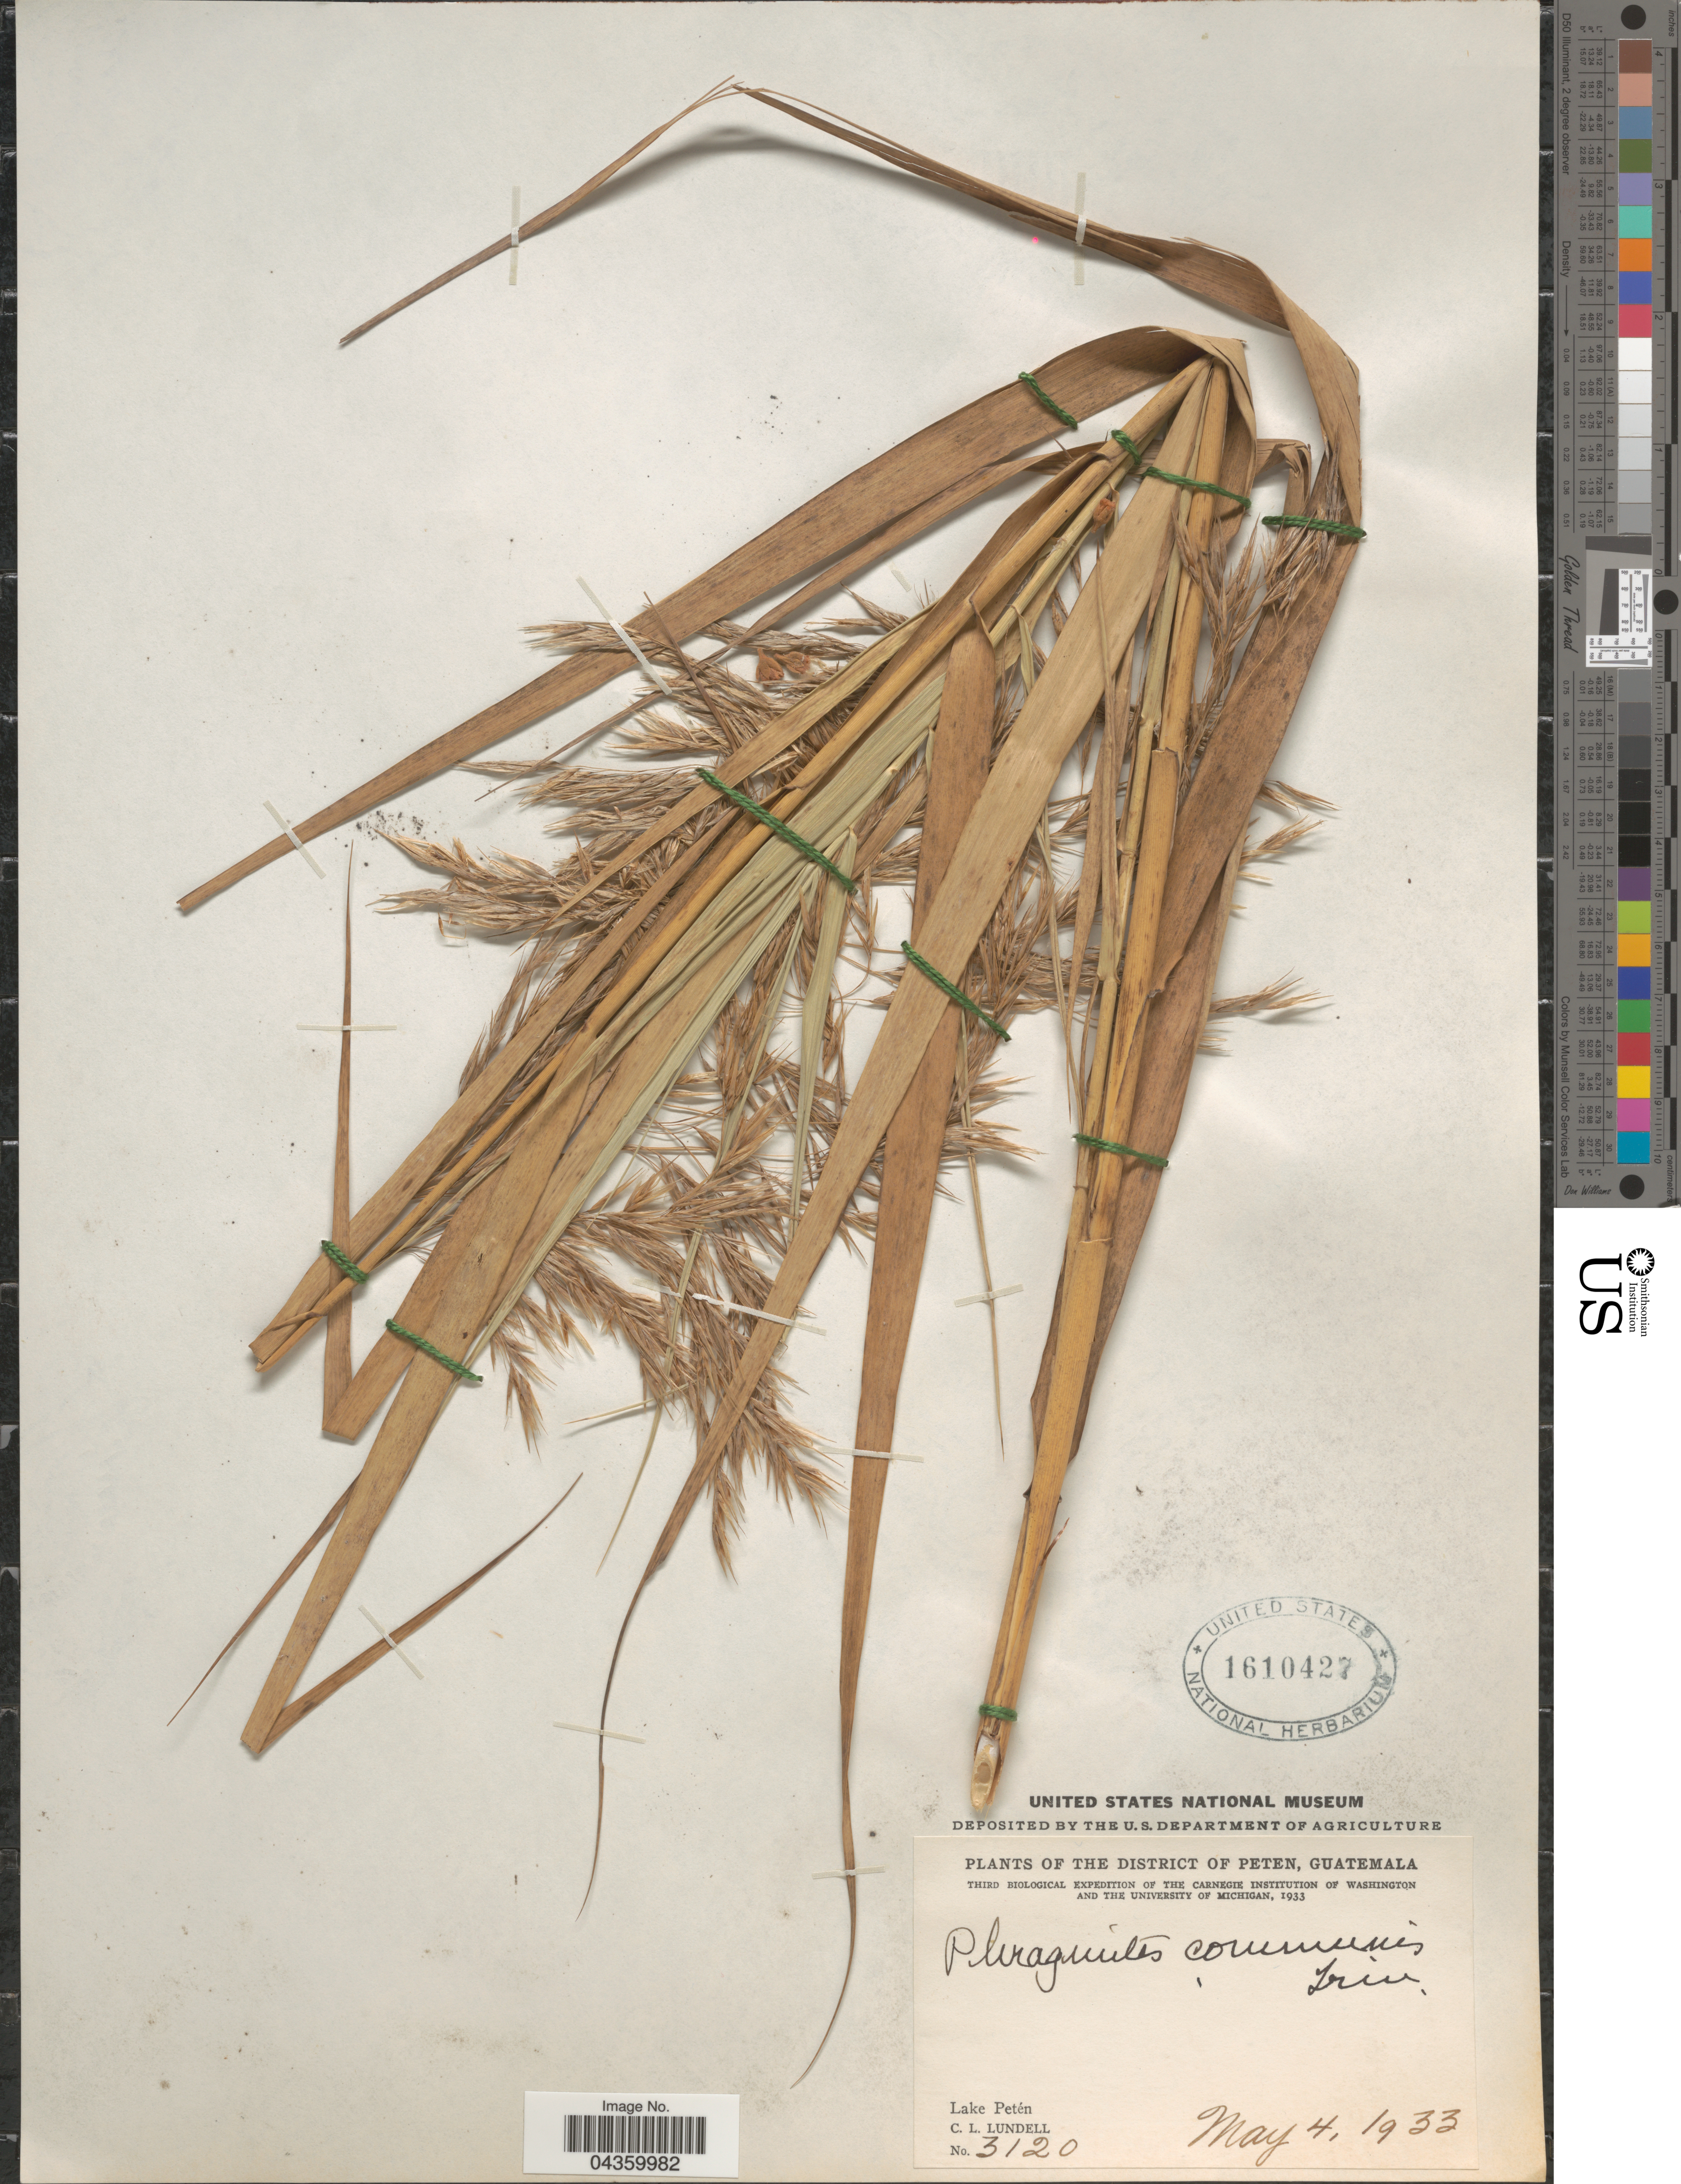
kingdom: Plantae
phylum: Tracheophyta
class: Liliopsida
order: Poales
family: Poaceae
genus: Phragmites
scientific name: Phragmites australis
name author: (Cav.) Trin. ex Steud.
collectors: C. L. Lundell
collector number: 3120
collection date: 1933-05-04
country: Guatemala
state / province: El Peten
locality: District of Peten. Third Biological Expedition of the Carnegie Institution of Washington and the University of Michigan, 1933. Lake Petén.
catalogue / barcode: US 1610427